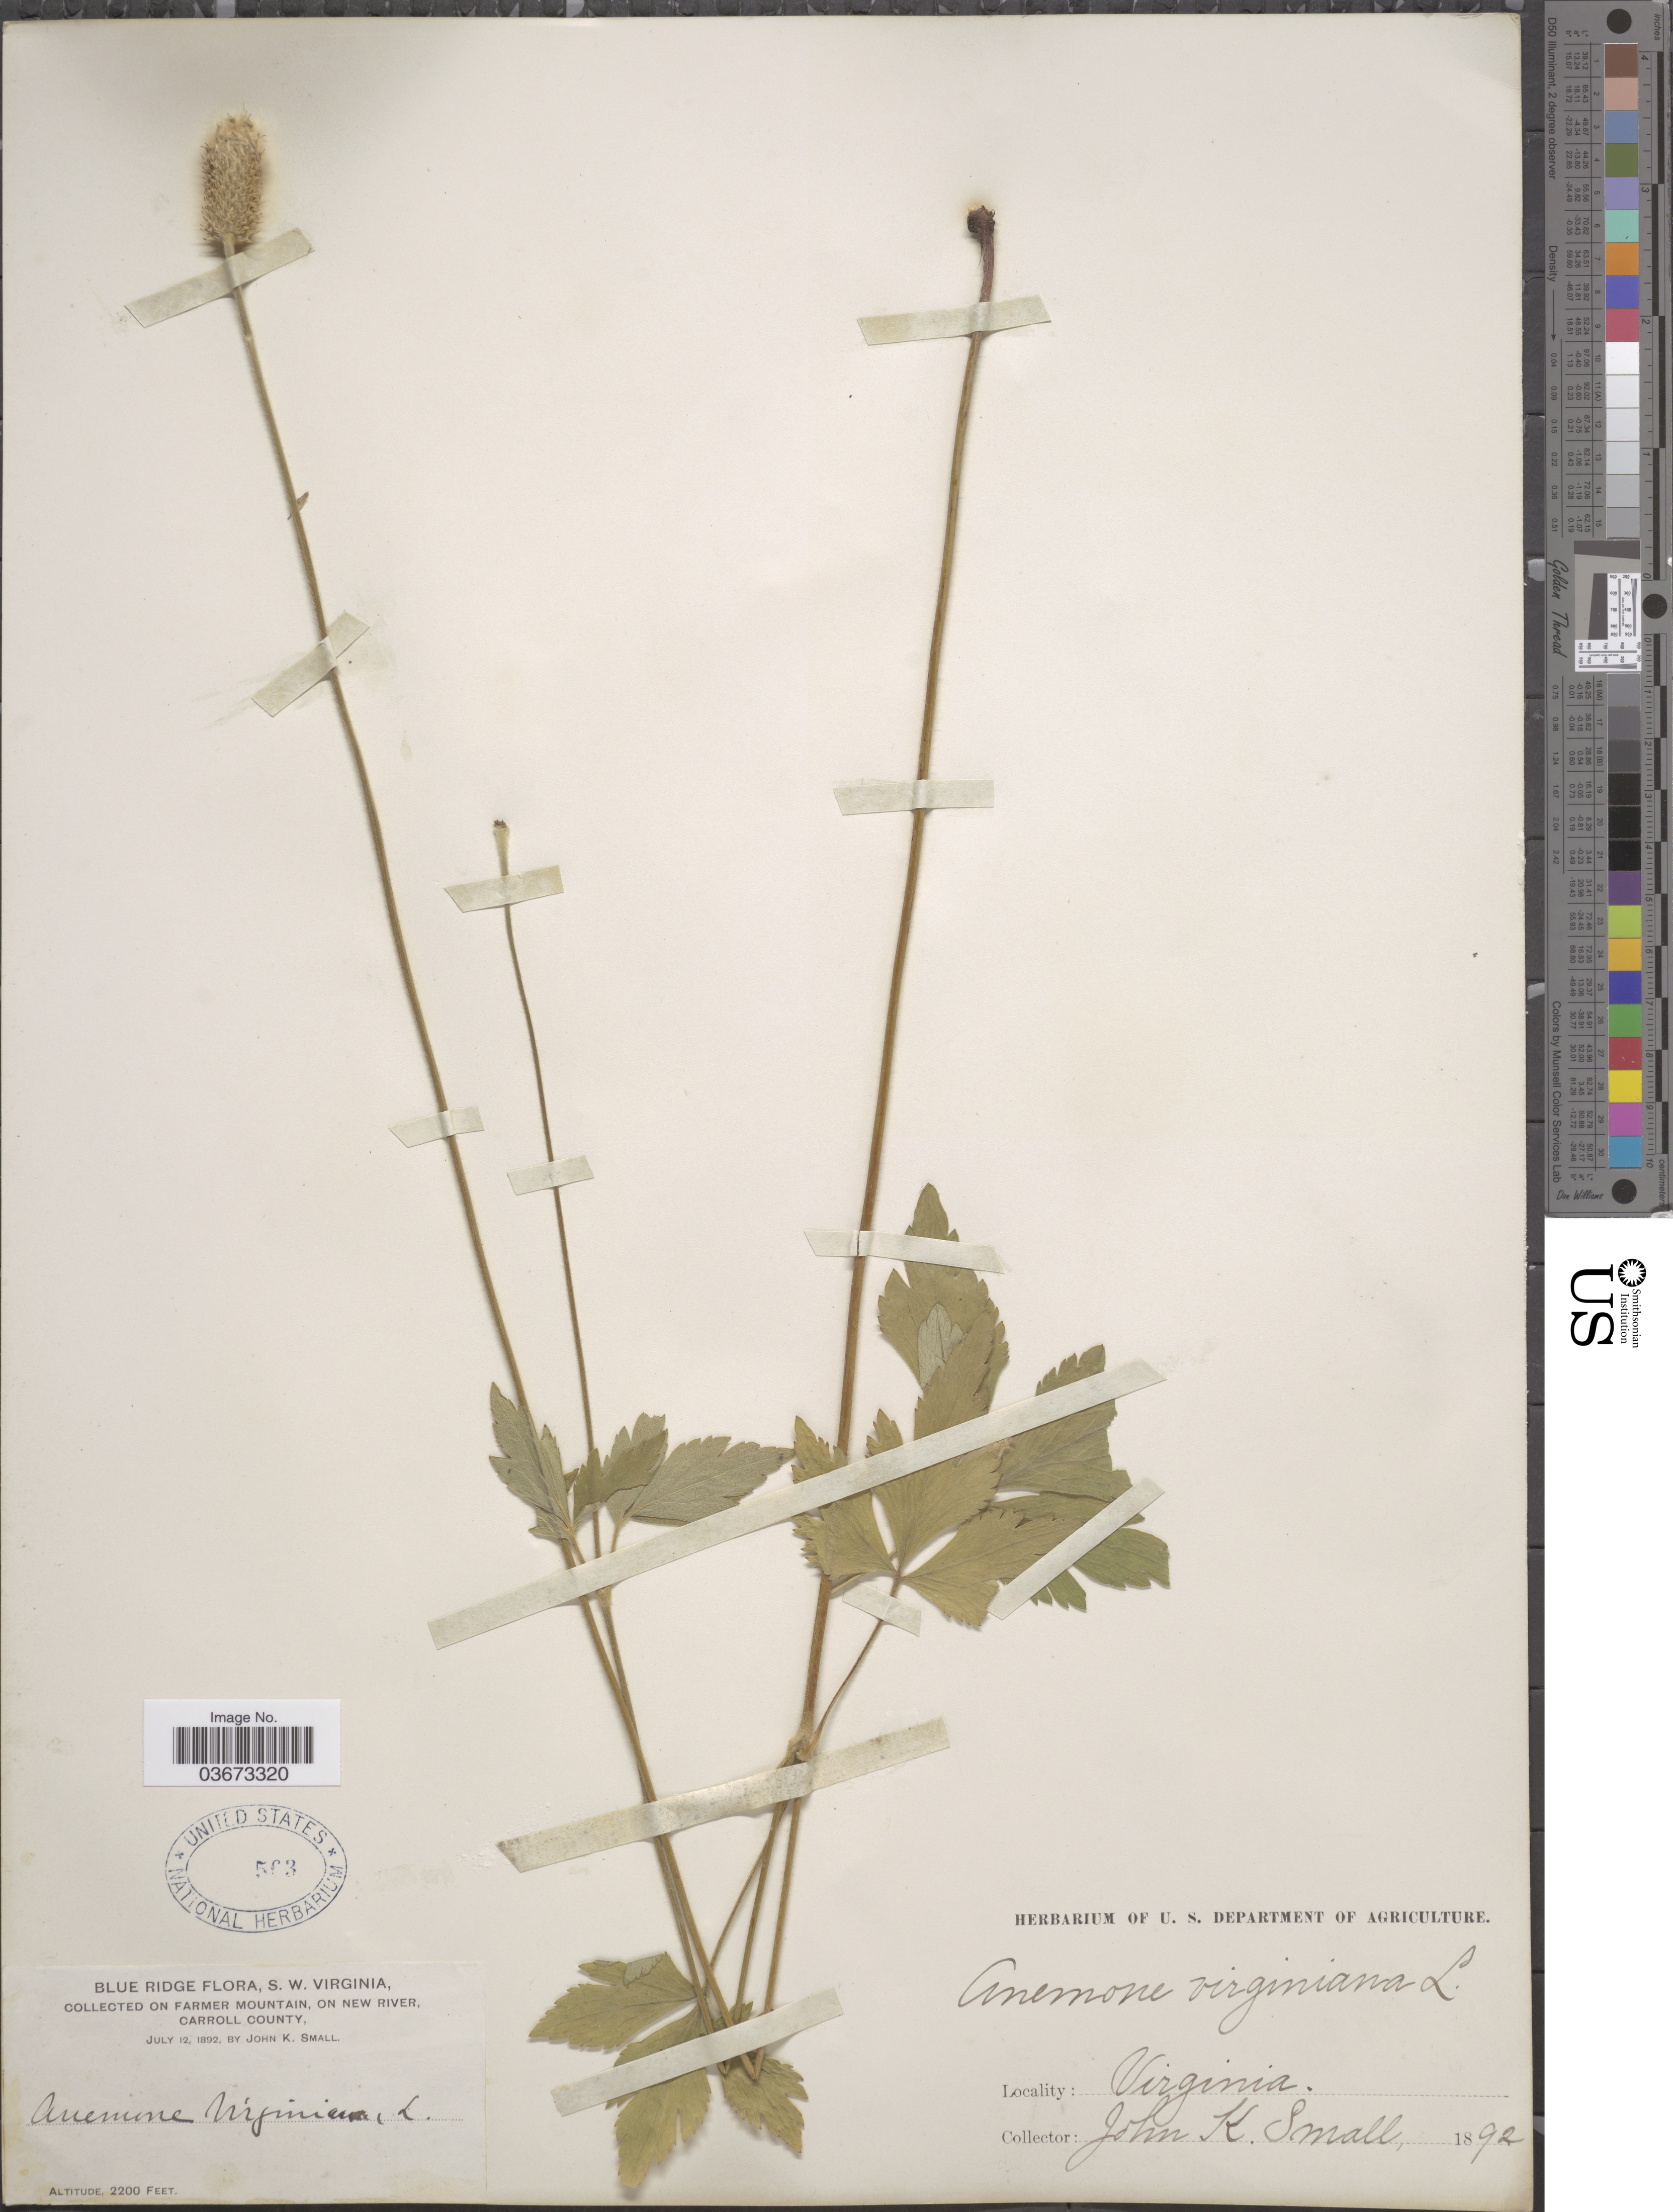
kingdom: Plantae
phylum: Tracheophyta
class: Magnoliopsida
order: Ranunculales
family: Ranunculaceae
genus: Anemone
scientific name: Anemone virginiana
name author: L.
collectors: J. K. Small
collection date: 1892-07-12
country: United States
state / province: Virginia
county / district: Carroll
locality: Blue Ridge. S.W. Virginia. Farmer Mountain, on New River, Carroll County.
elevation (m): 671